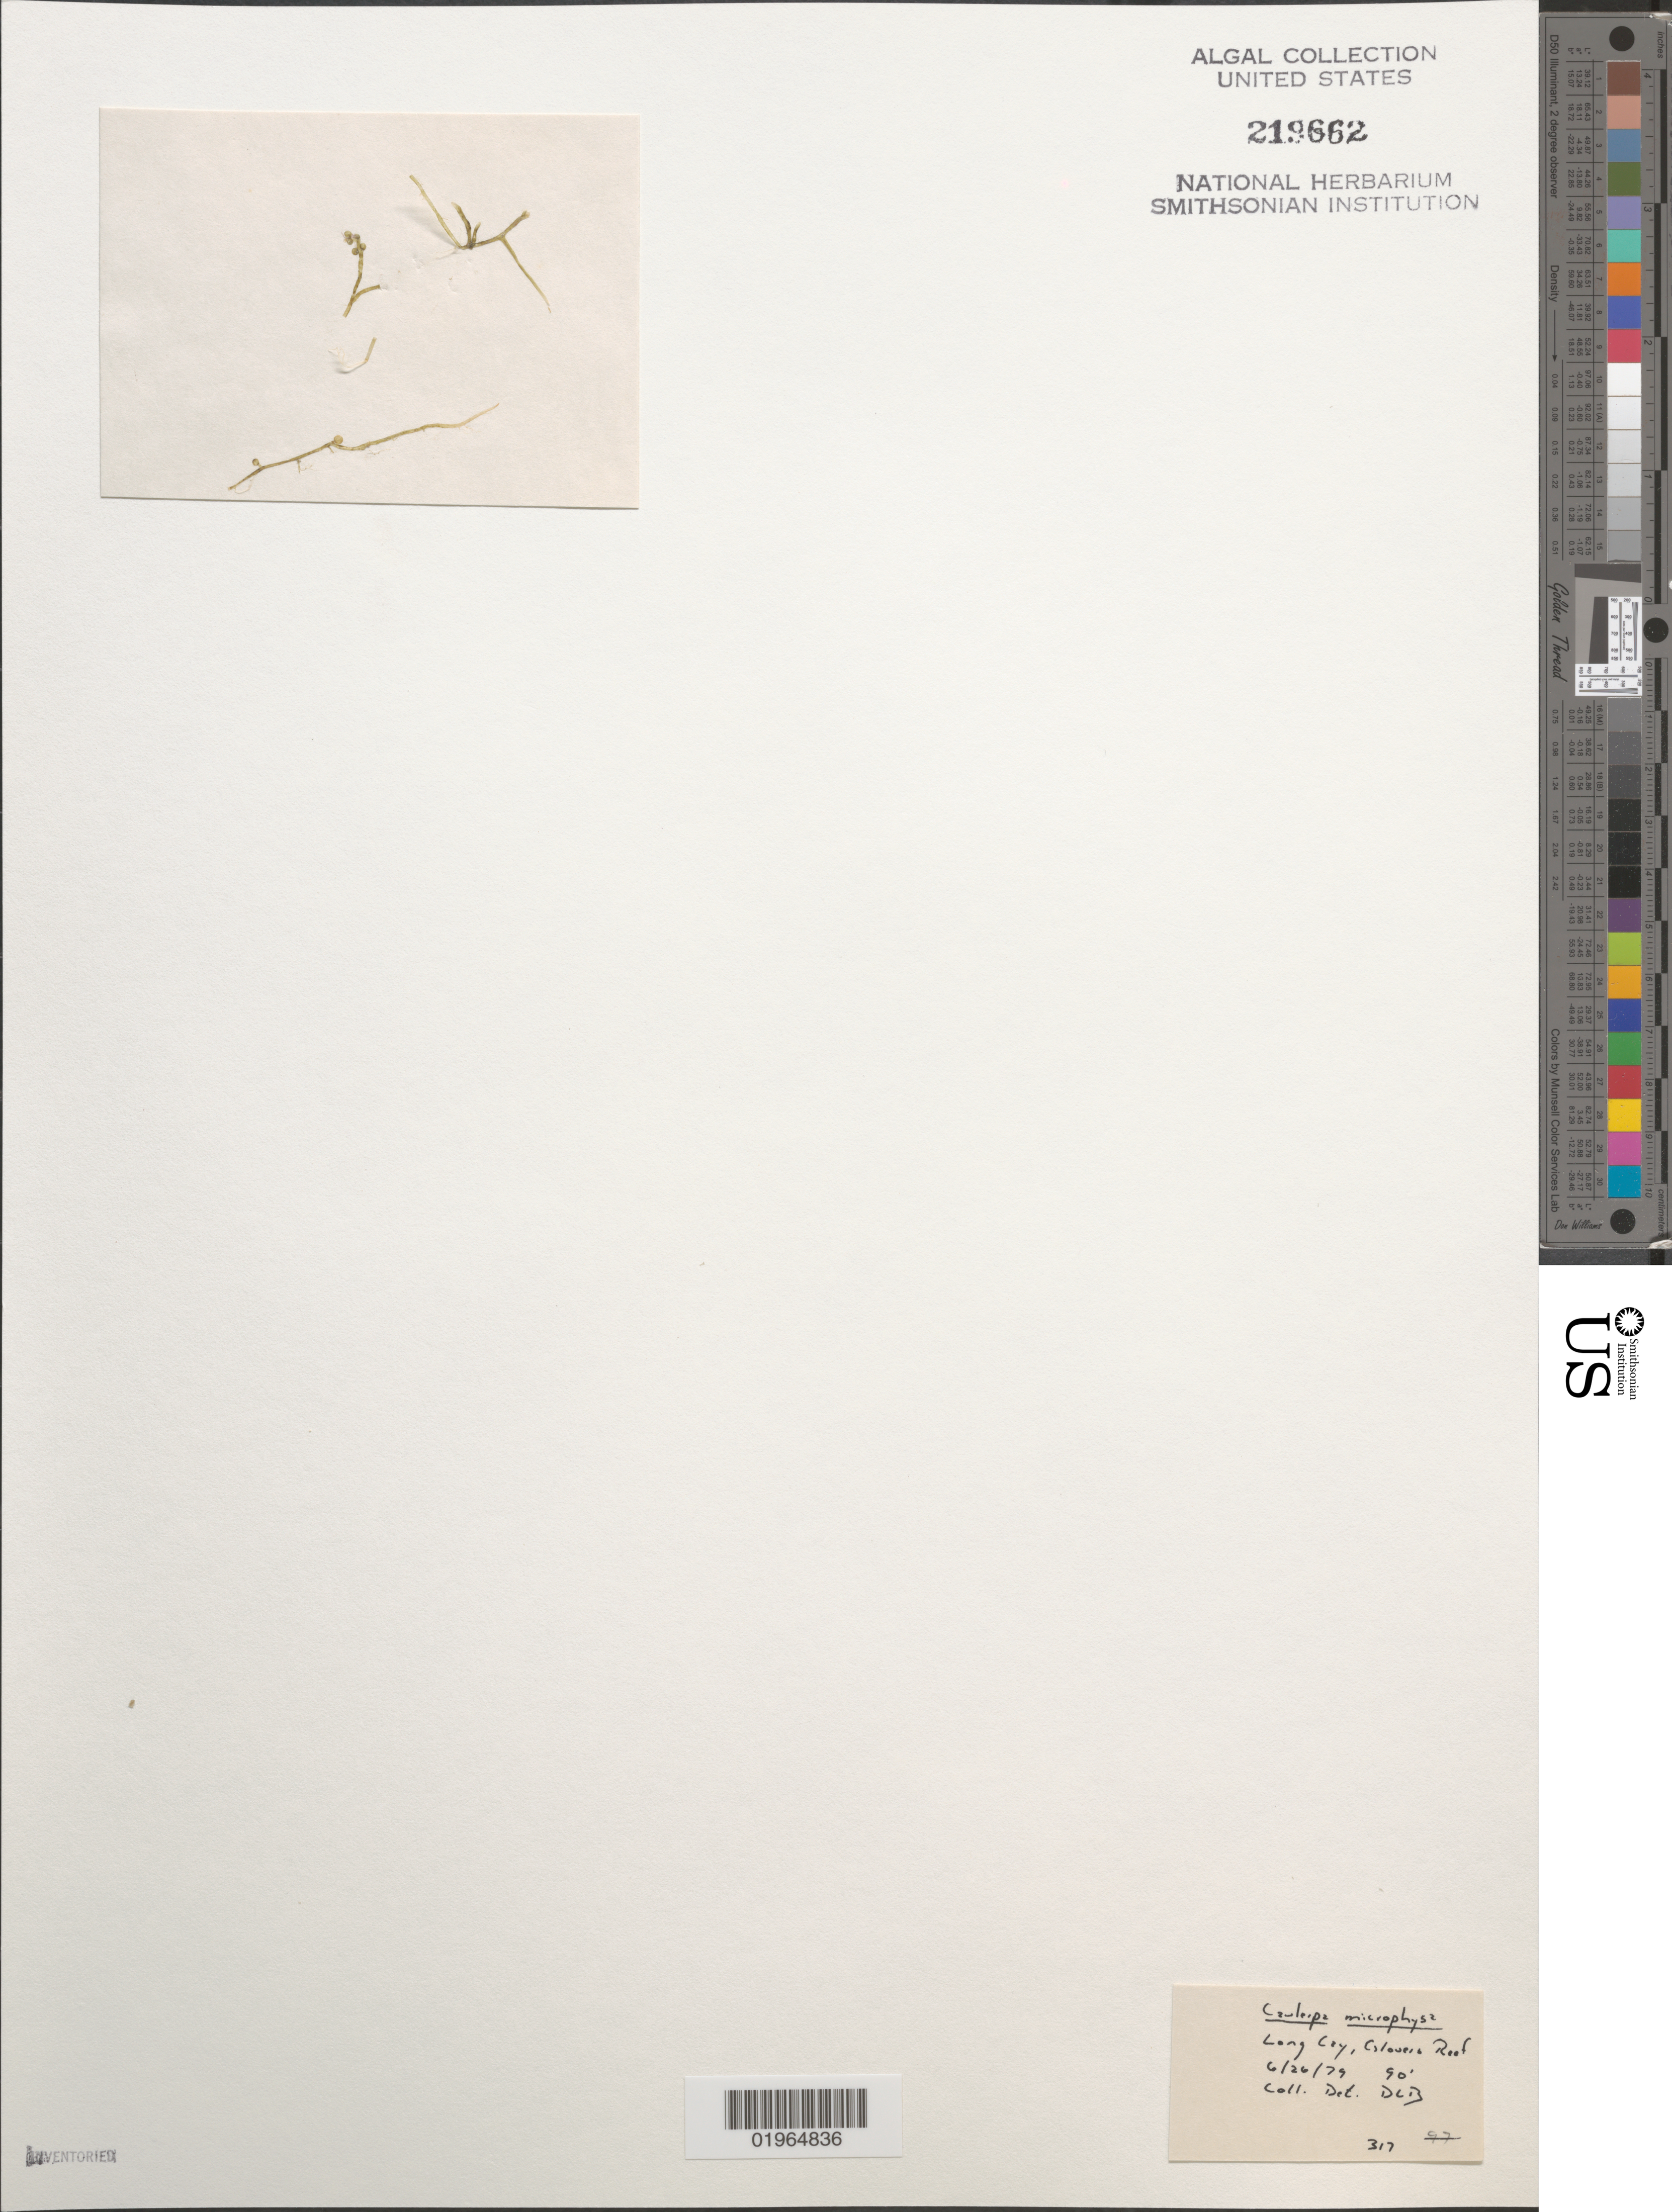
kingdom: Plantae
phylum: Chlorophyta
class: Ulvophyceae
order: Bryopsidales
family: Caulerpaceae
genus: Caulerpa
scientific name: Caulerpa microphysa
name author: (Weber Bosse) Feldmann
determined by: Ballantine, D. L.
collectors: D.L. Ballantine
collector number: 319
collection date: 1979-06-26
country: Belize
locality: Long Cay, Glovers Reef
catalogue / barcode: US 219662